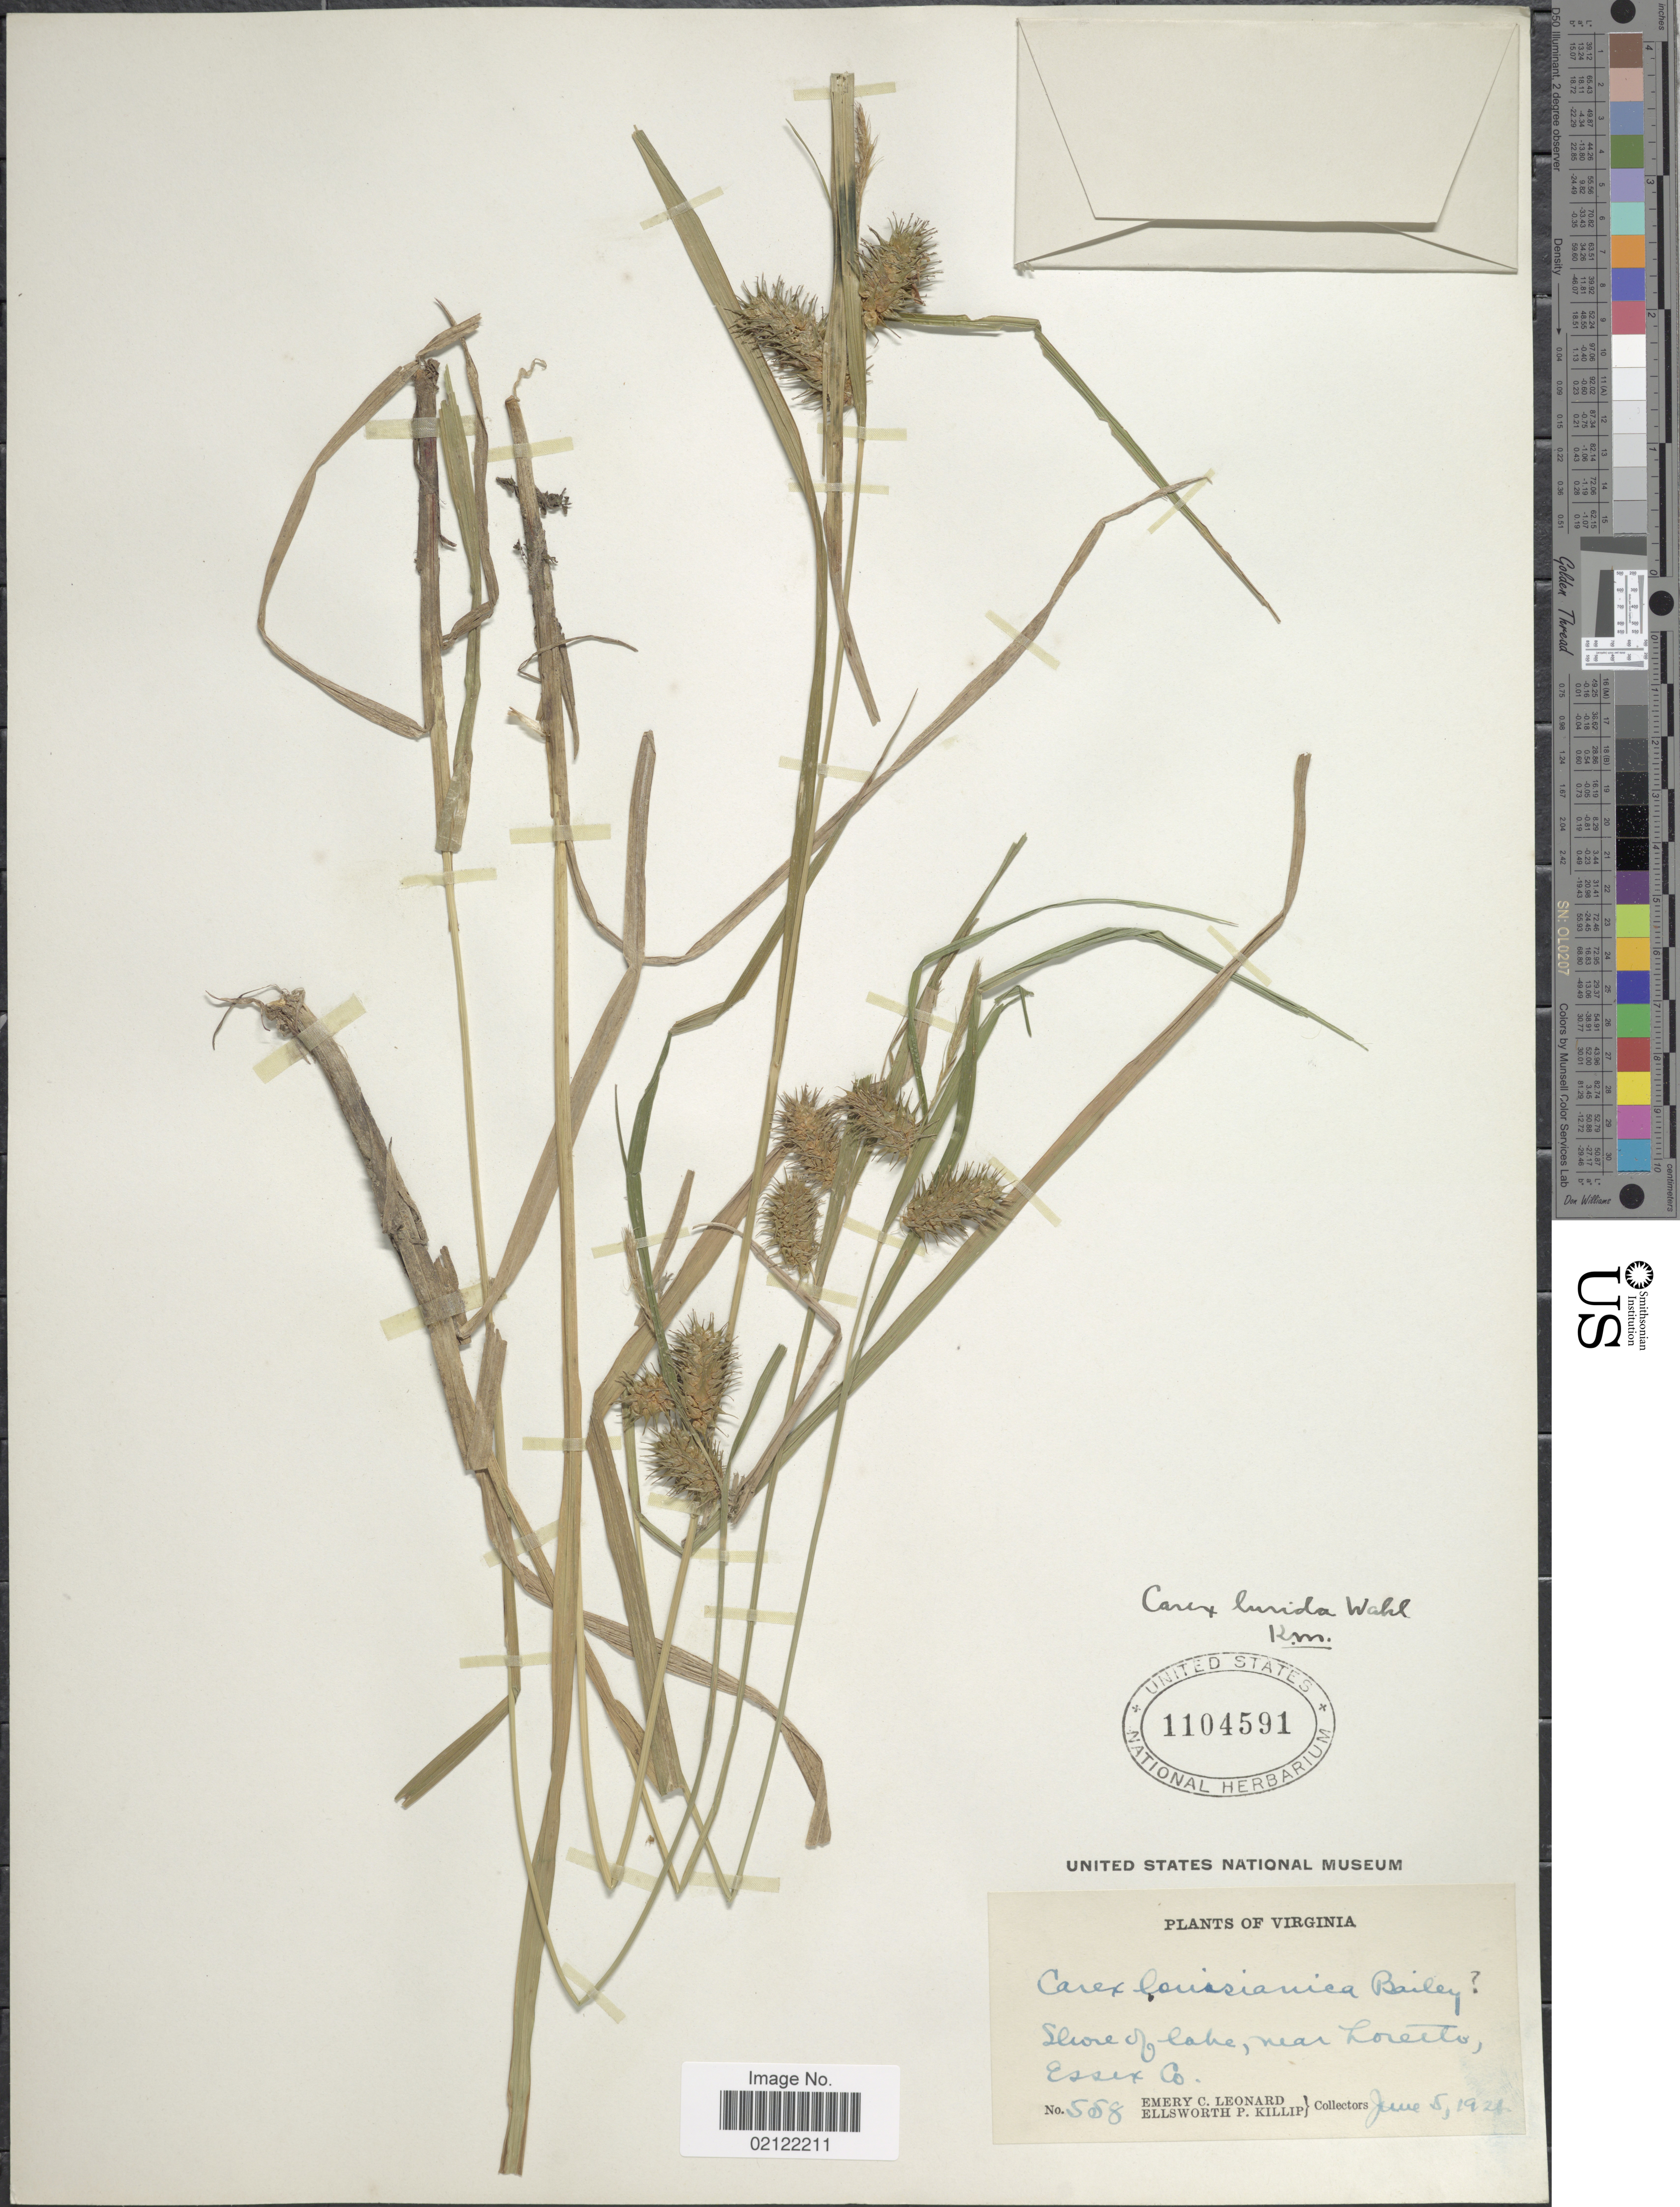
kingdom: Plantae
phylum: Tracheophyta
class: Liliopsida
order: Poales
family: Cyperaceae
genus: Carex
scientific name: Carex lurida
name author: Wahlenb.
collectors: E. C. Leonard & E. P. Killip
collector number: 558*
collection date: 1921-06-05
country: United States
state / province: Virginia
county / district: Essex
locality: Shore of lake, near Loretto, Essex Co.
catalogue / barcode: US 1104591